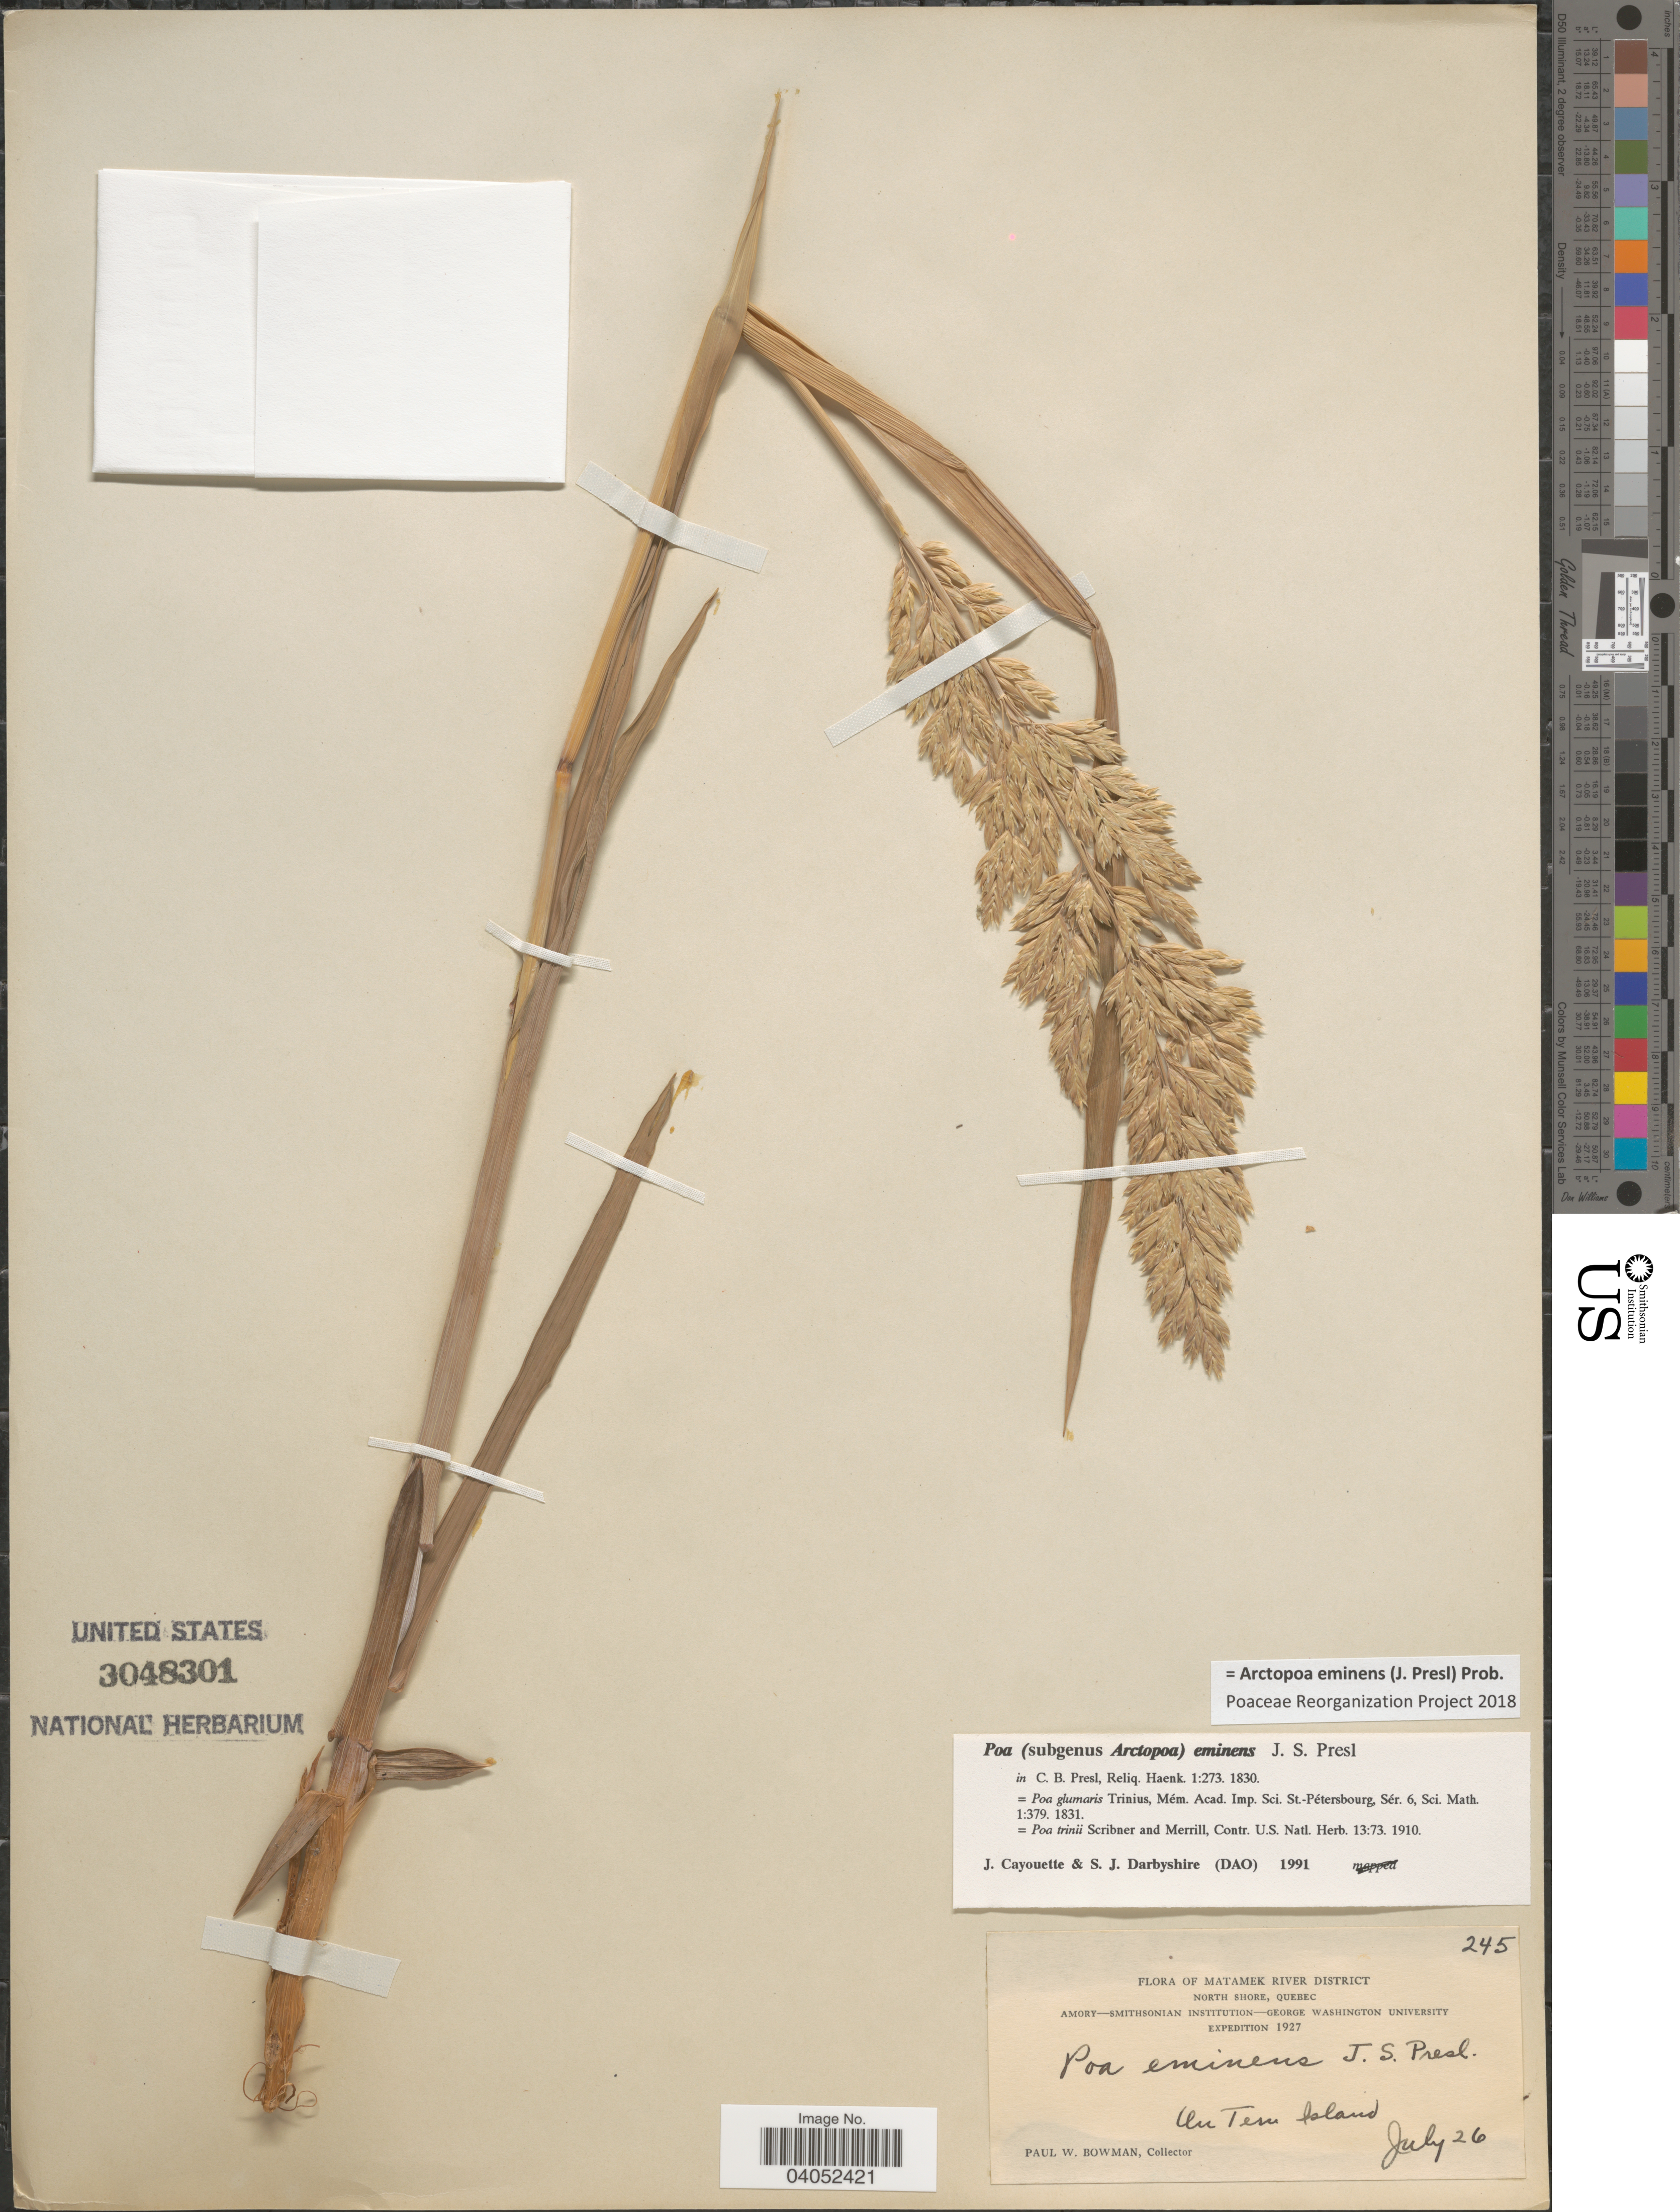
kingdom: Plantae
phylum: Tracheophyta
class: Liliopsida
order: Poales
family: Poaceae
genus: Arctopoa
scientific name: Arctopoa eminens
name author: (J. Presl) Prob.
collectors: P. Bowman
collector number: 245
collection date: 1927-07-26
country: Canada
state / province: Quebec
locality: Matamek River District. North Shore. On Tern Island.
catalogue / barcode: US 3048301